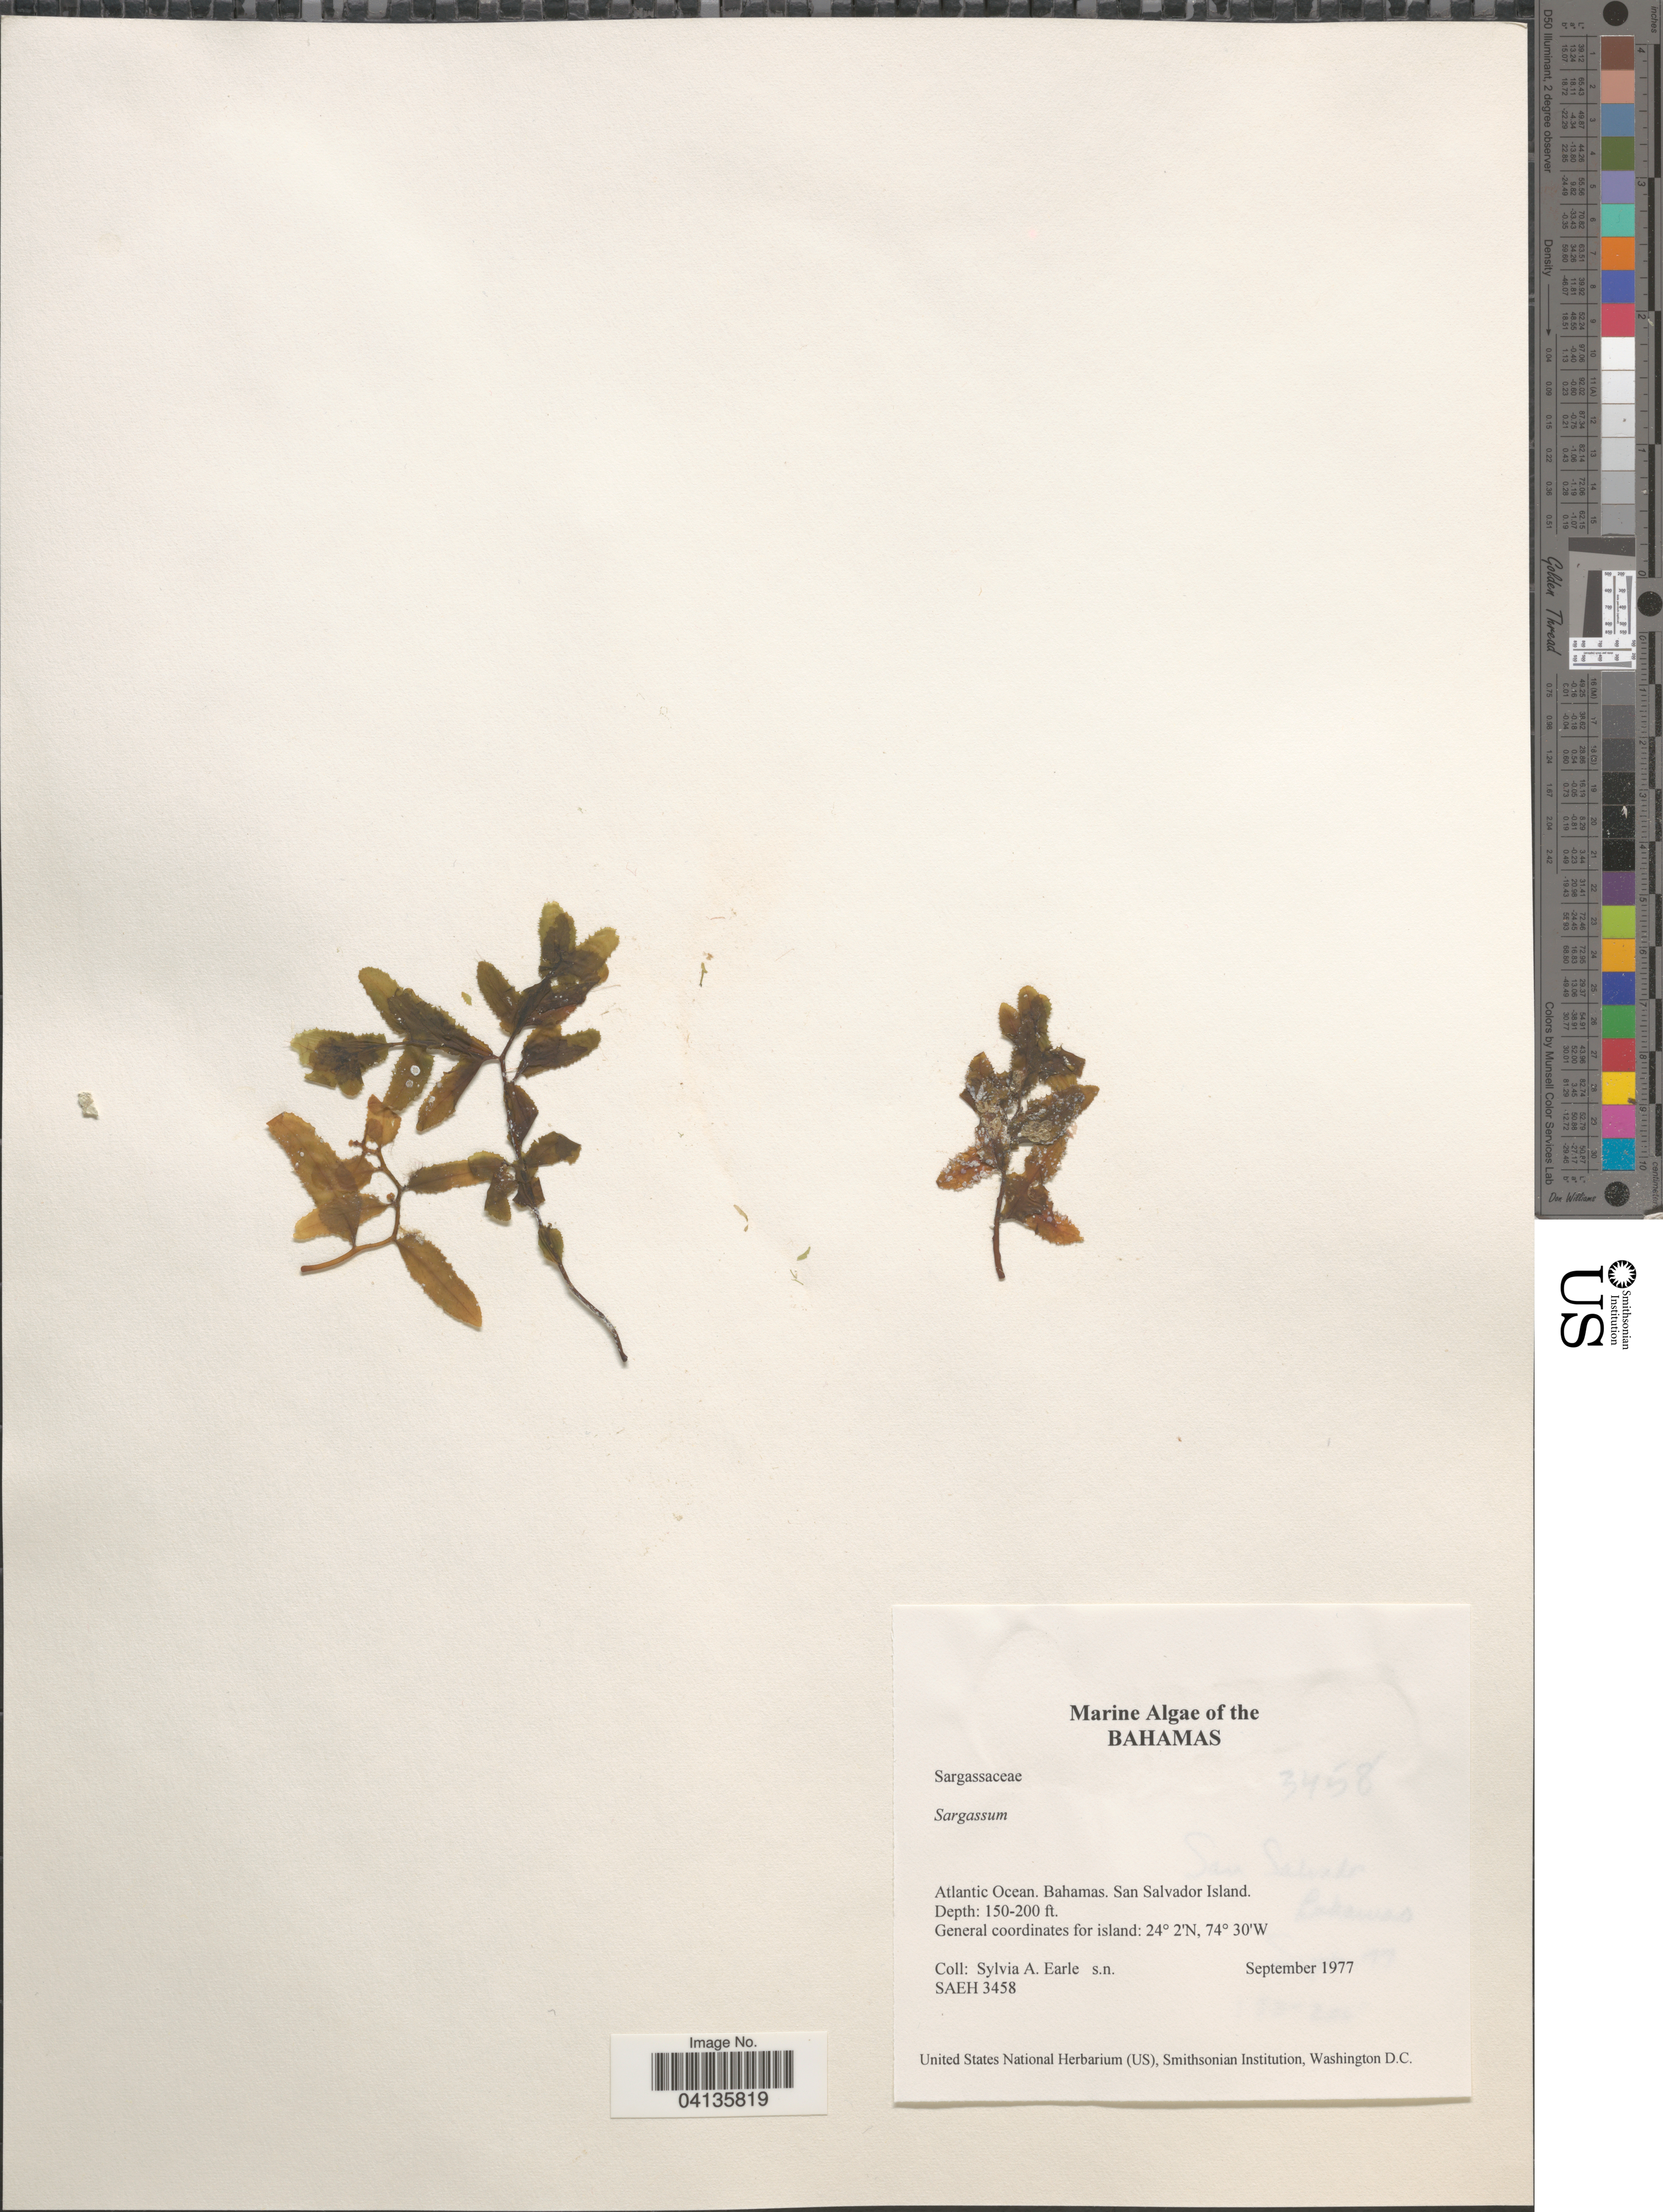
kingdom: Chromista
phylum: Ochrophyta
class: Phaeophyceae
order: Fucales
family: Sargassaceae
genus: Sargassum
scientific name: Sargassum sp.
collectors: S. A. Earle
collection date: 1977-09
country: Bahamas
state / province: San Salvador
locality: Atlantic Ocean. San Salvador Island.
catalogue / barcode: US 238674